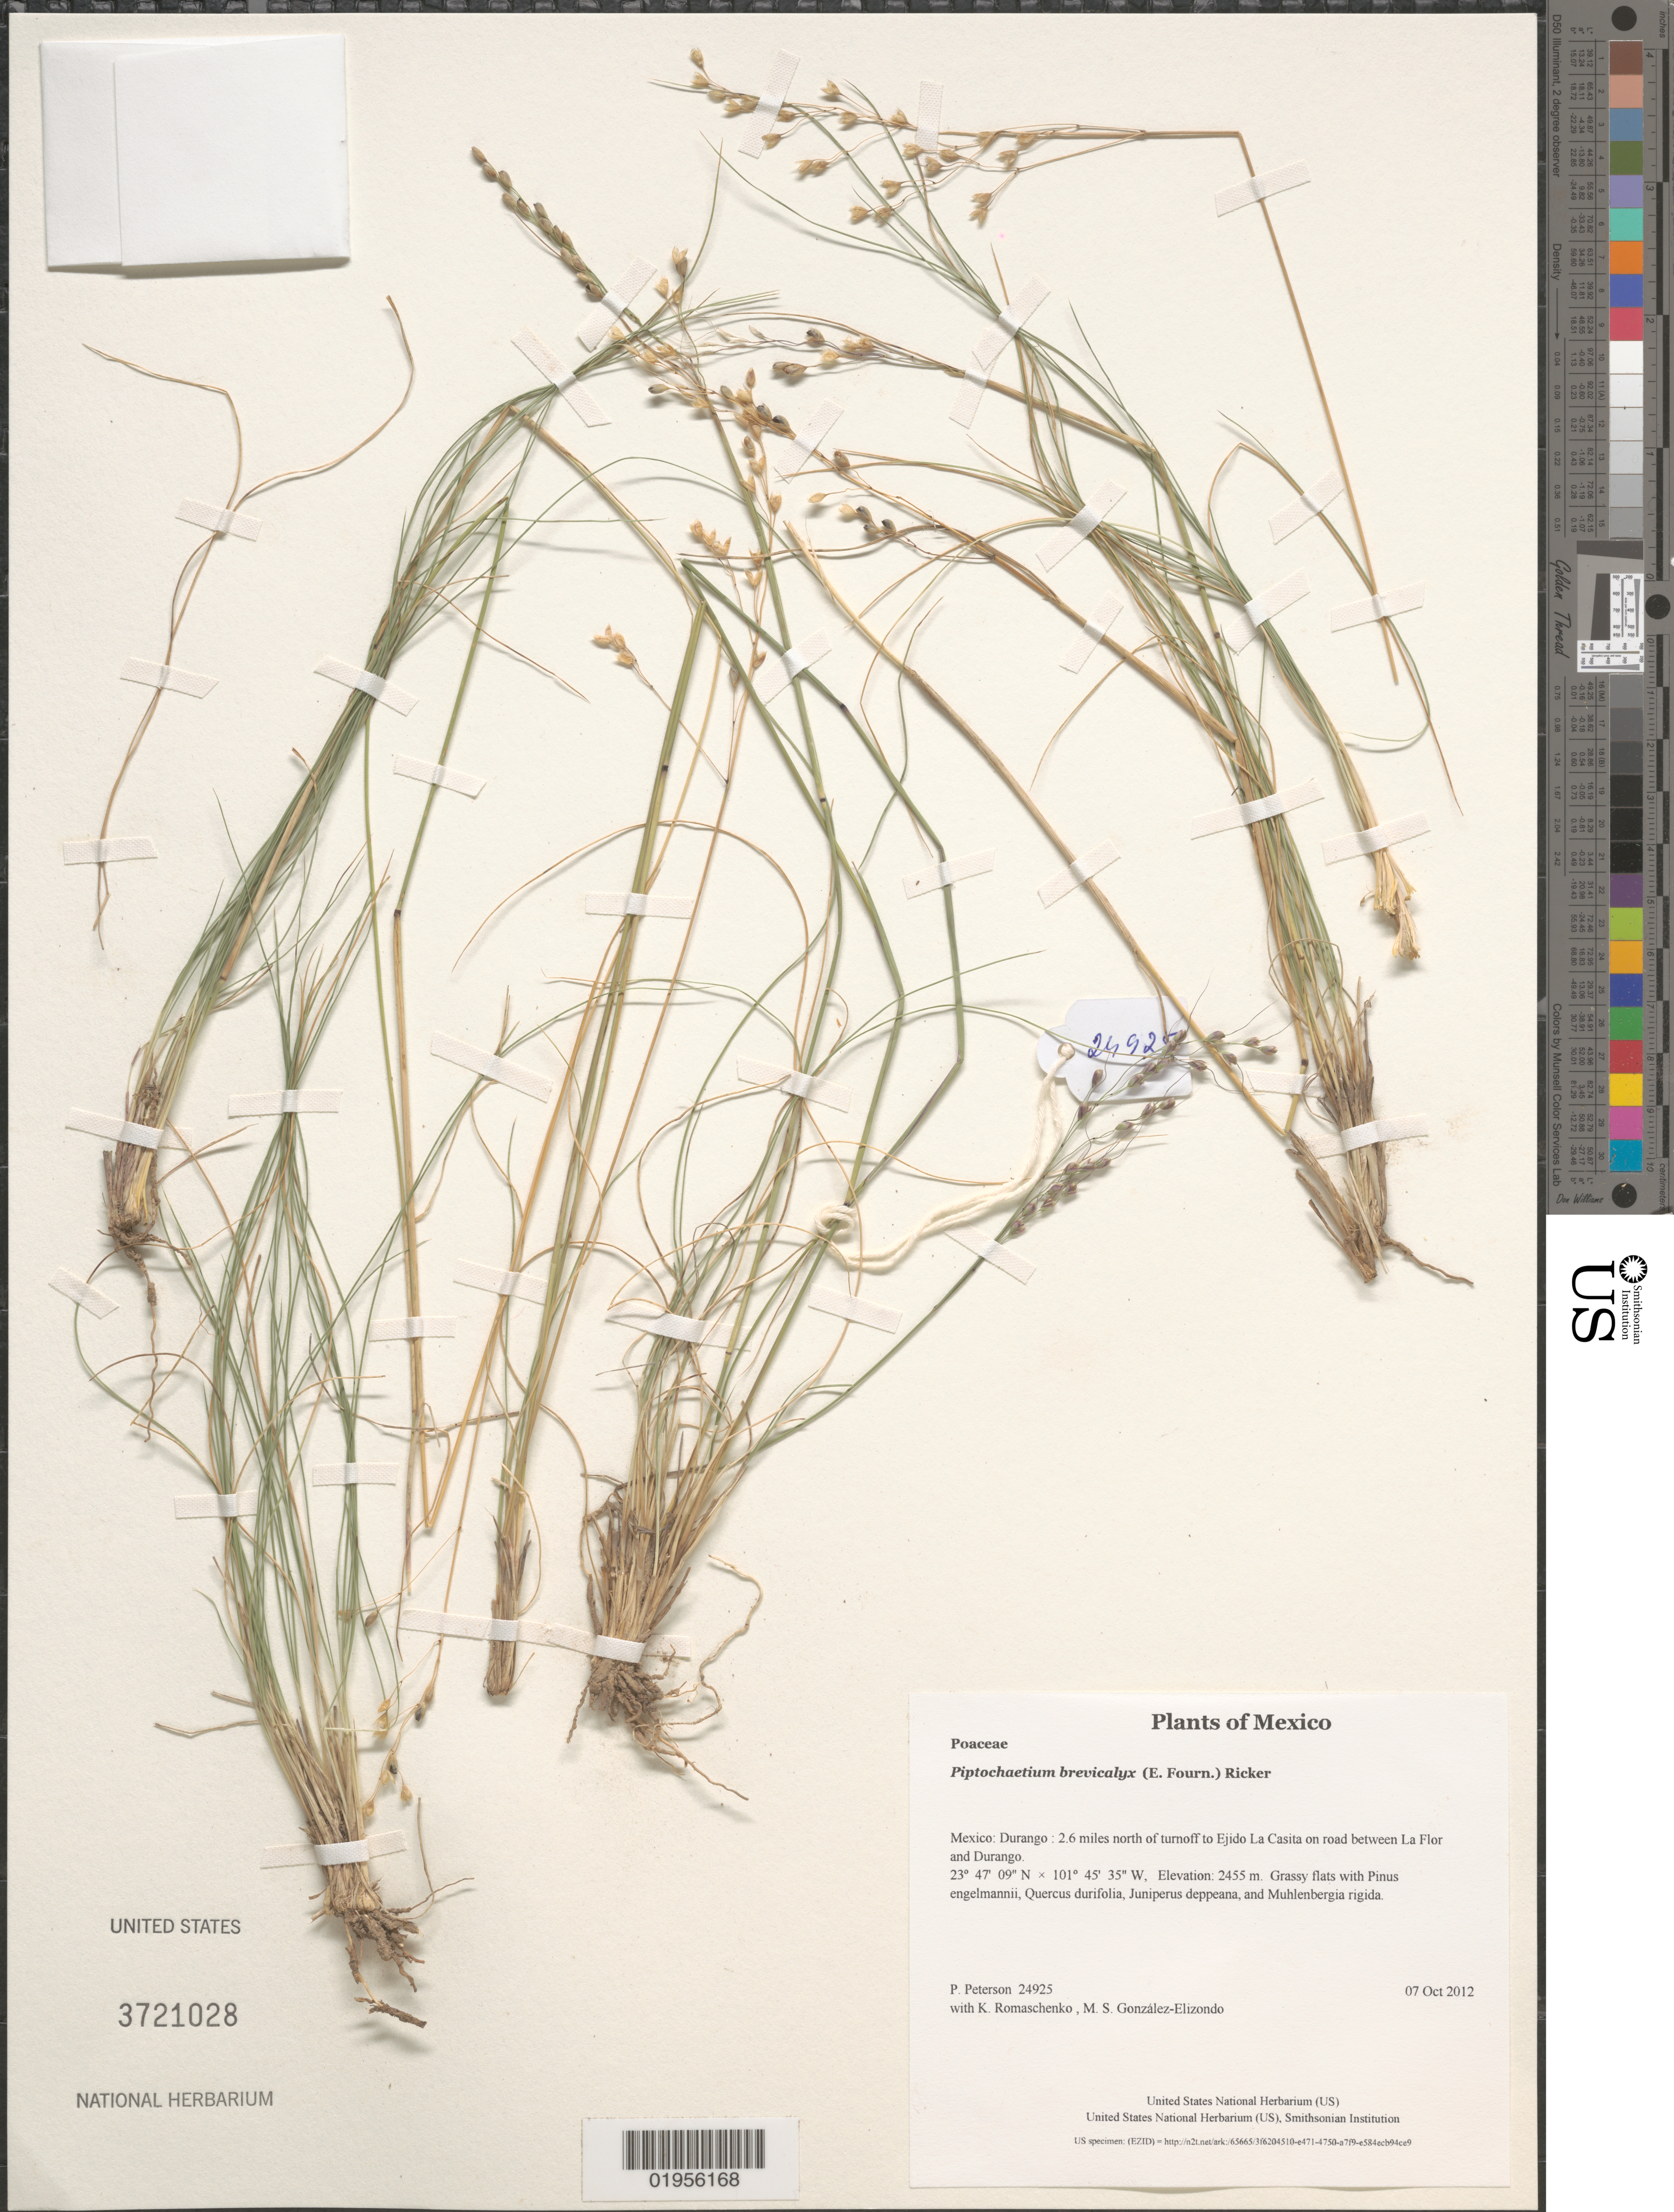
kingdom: Plantae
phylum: Tracheophyta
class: Liliopsida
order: Poales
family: Poaceae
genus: Piptochaetium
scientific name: Piptochaetium brevicalyx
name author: (E. Fourn.)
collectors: P. M. Peterson, K. Romaschenko & M. S. González-Elizondo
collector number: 24925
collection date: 2012-10-07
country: Mexico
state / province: Durango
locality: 2.6 miles north of turnoff to Ejido La Casita on road between La Flor and Durango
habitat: Grassy flats with Pinus engelmannii, Quercus durifolia, Juniperus deppeana, and Muhlenbergia rigida.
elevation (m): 2455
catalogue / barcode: US 3721028